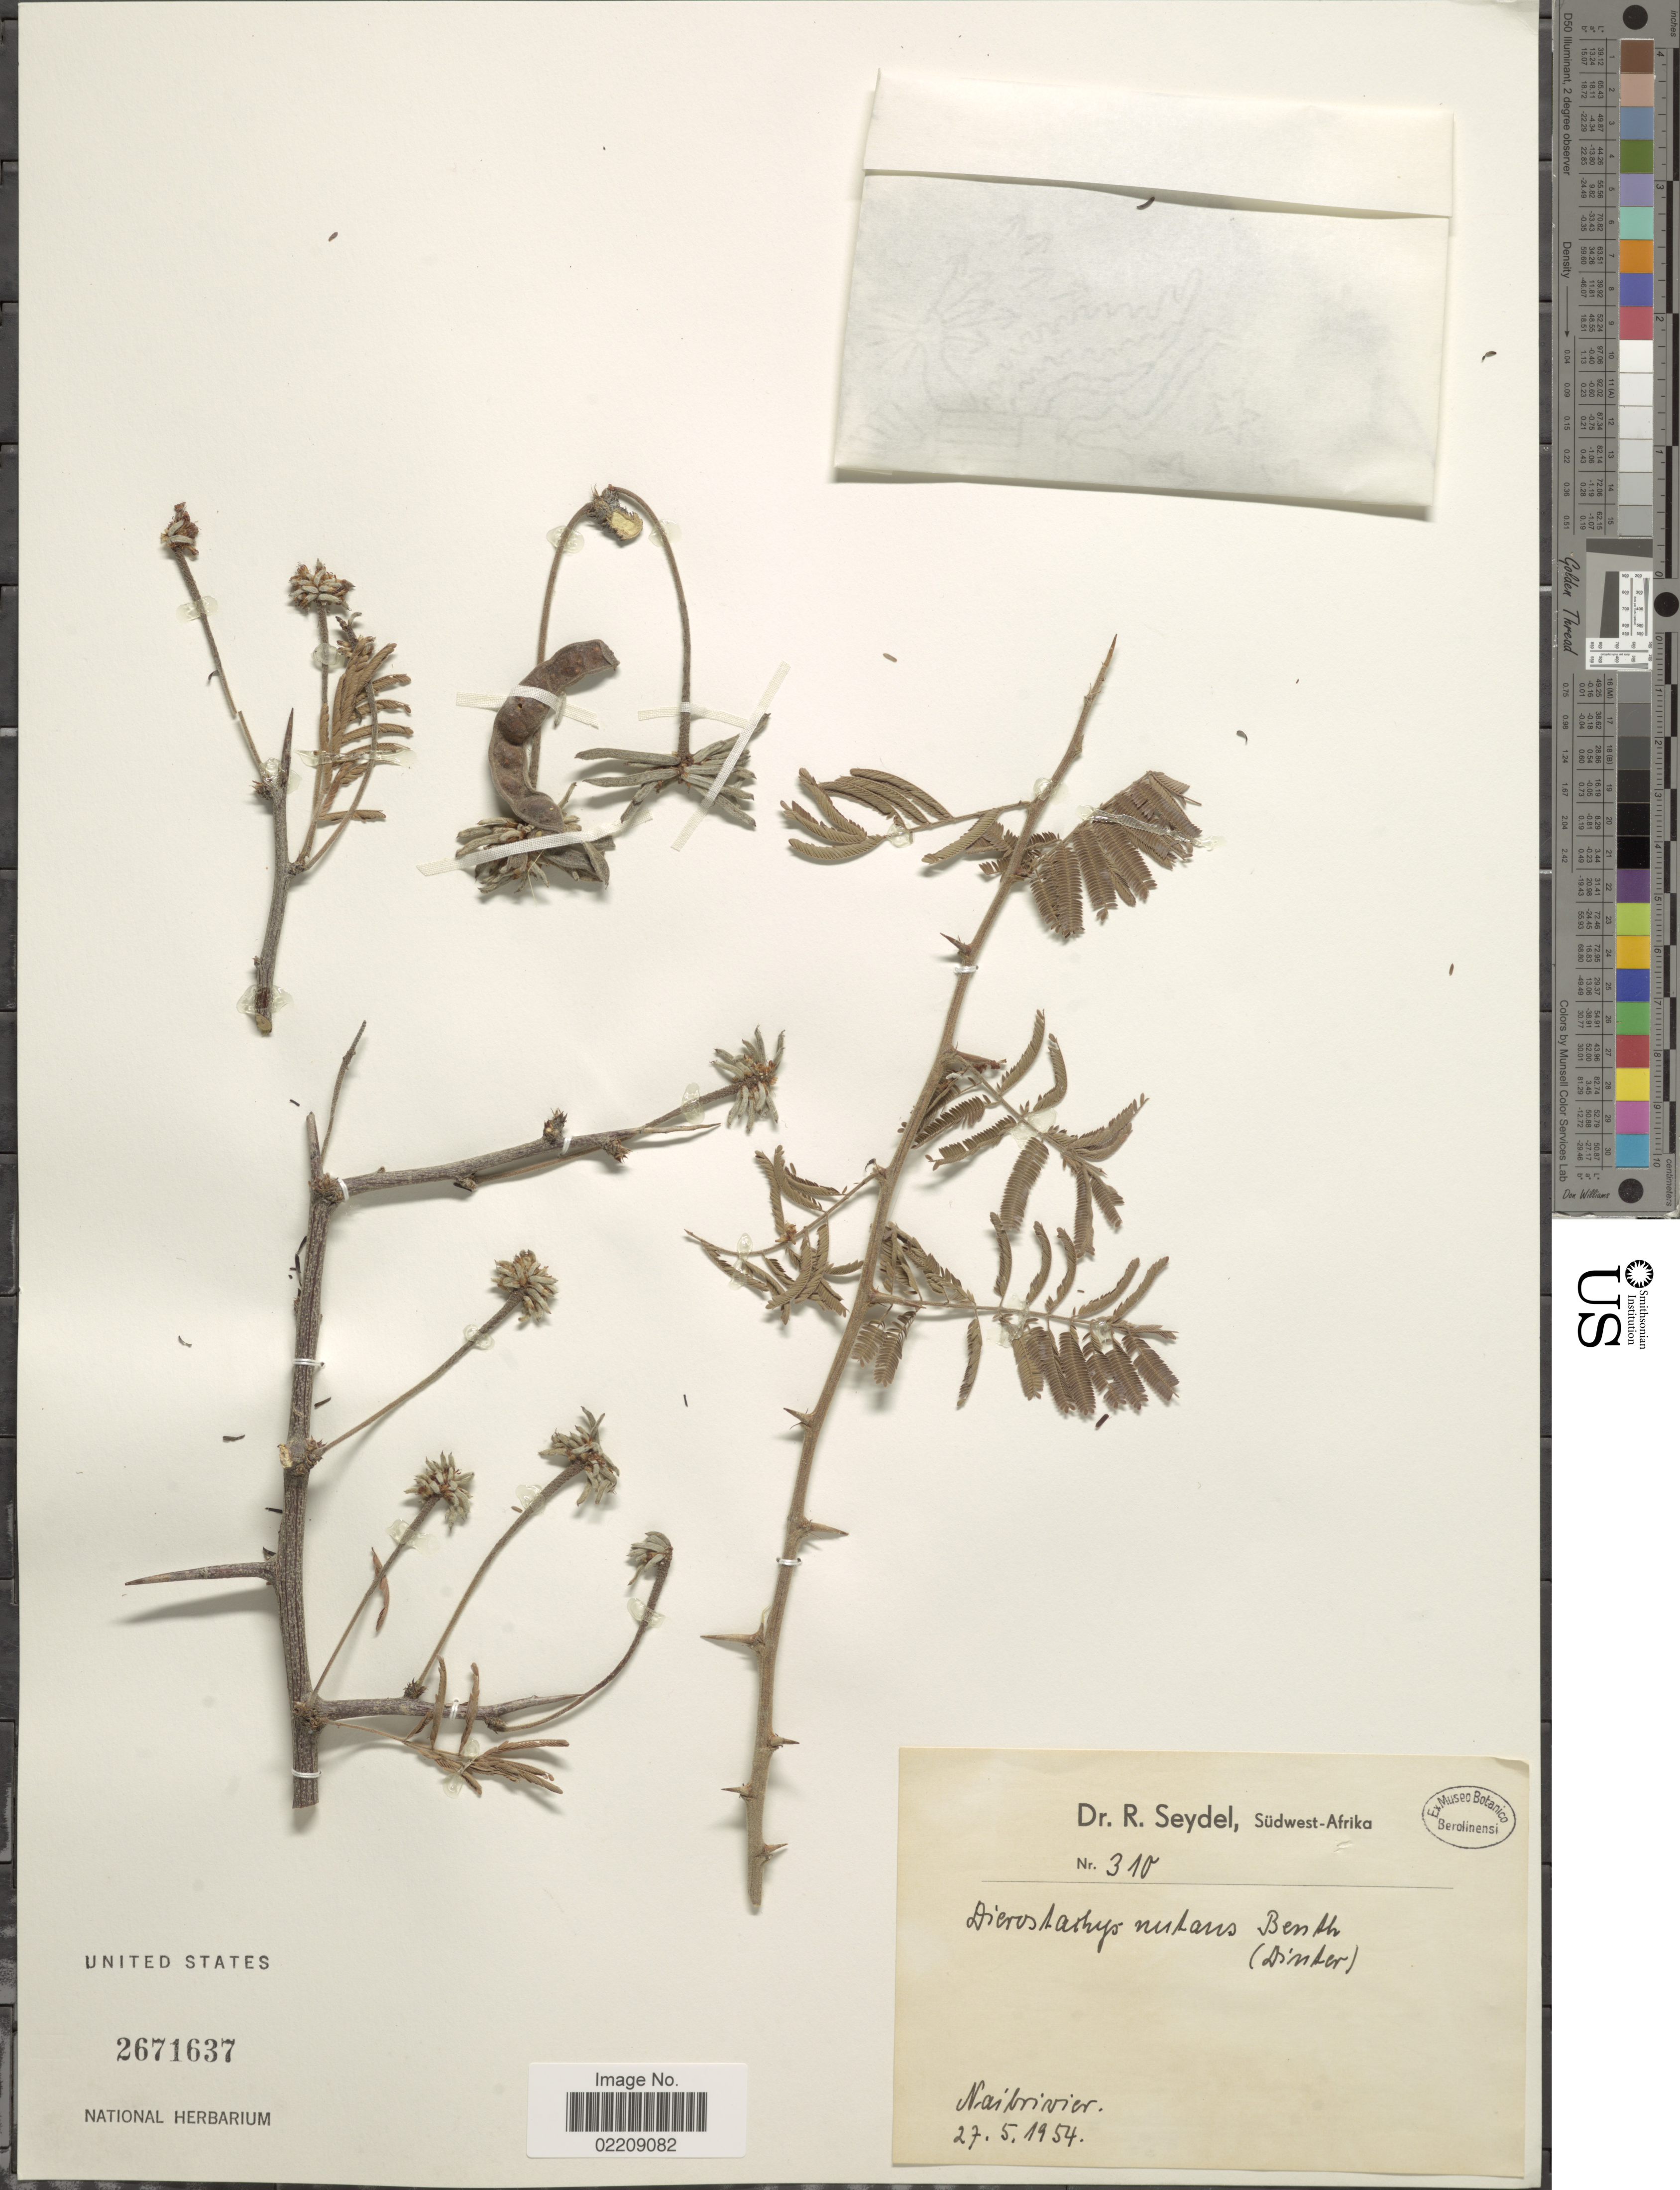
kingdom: Plantae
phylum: Tracheophyta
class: Magnoliopsida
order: Fabales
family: Fabaceae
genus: Dichrostachys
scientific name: Dichrostachys glomerata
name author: (Forssk.) Chiov.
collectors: R. Seydel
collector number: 310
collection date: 1954-05-27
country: Namibia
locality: Südwest-Afrika, Naibrivier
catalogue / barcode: US 2671637